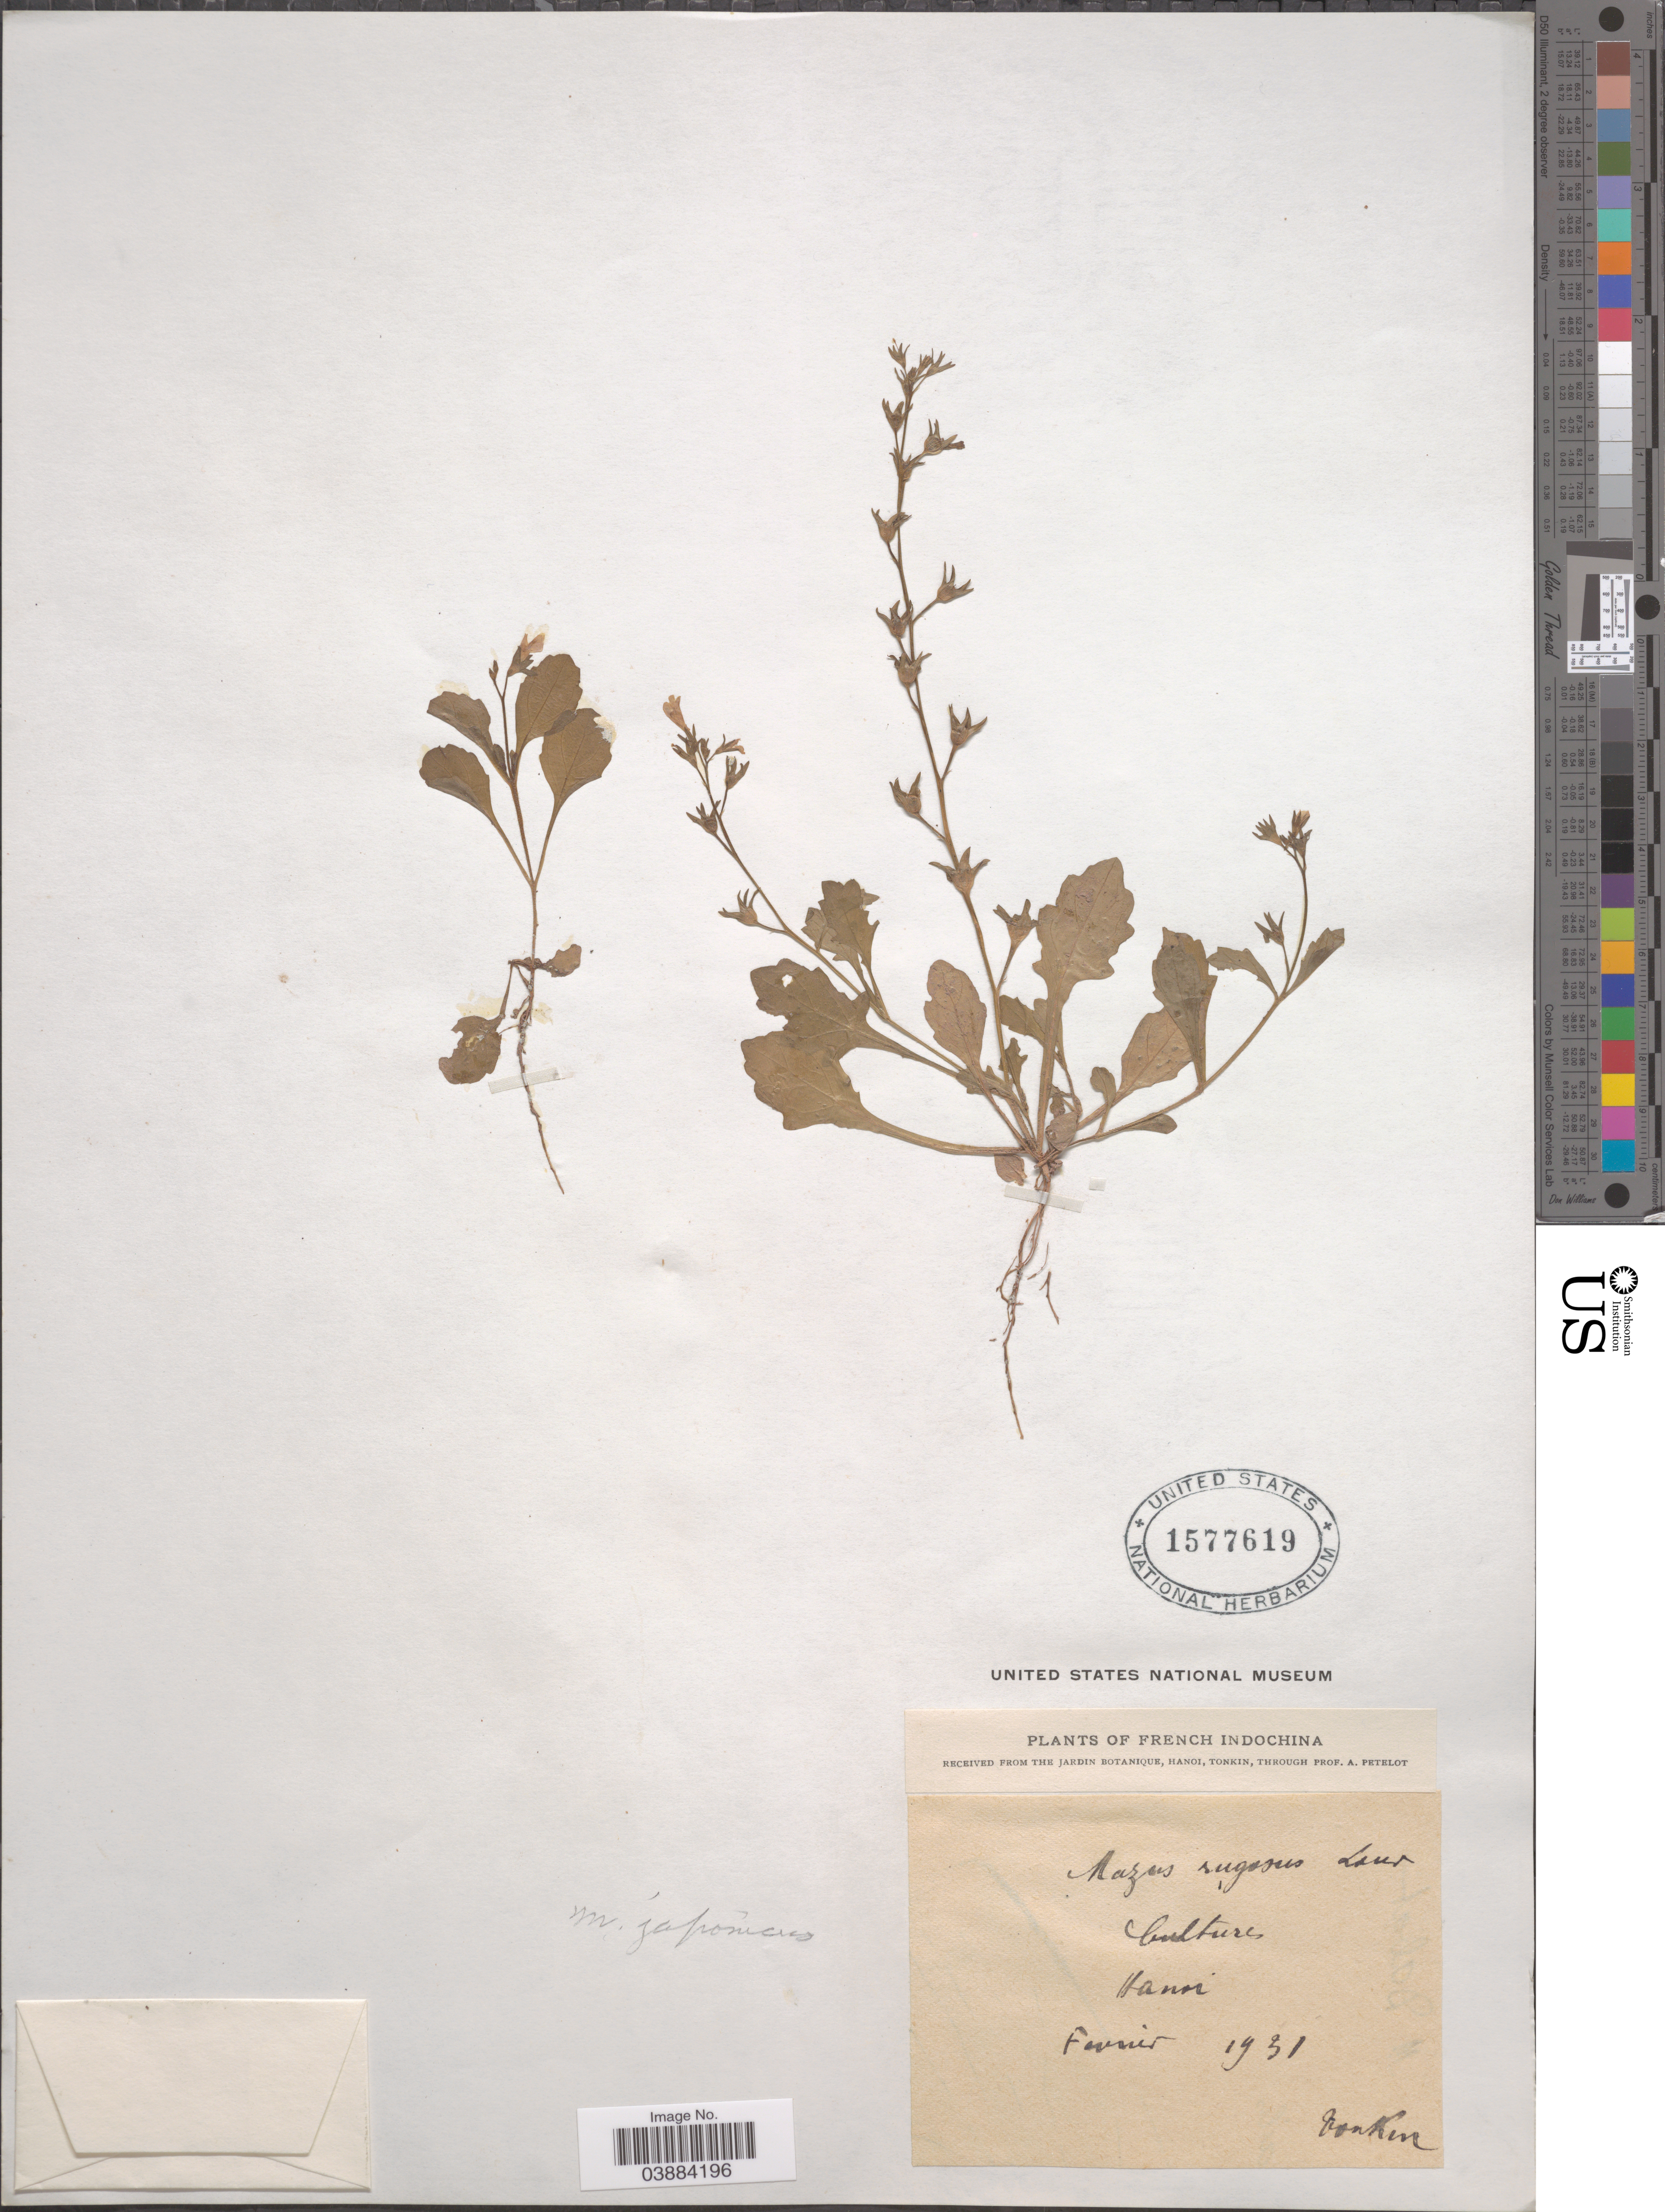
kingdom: Plantae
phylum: Tracheophyta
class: Magnoliopsida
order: Lamiales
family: Mazaceae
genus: Mazus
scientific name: Mazus pumilus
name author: (Burm. f.) Steenis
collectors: P. A. Pételot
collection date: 1931-02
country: Vietnam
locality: French Indochina. Hanoi.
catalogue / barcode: US 1577619